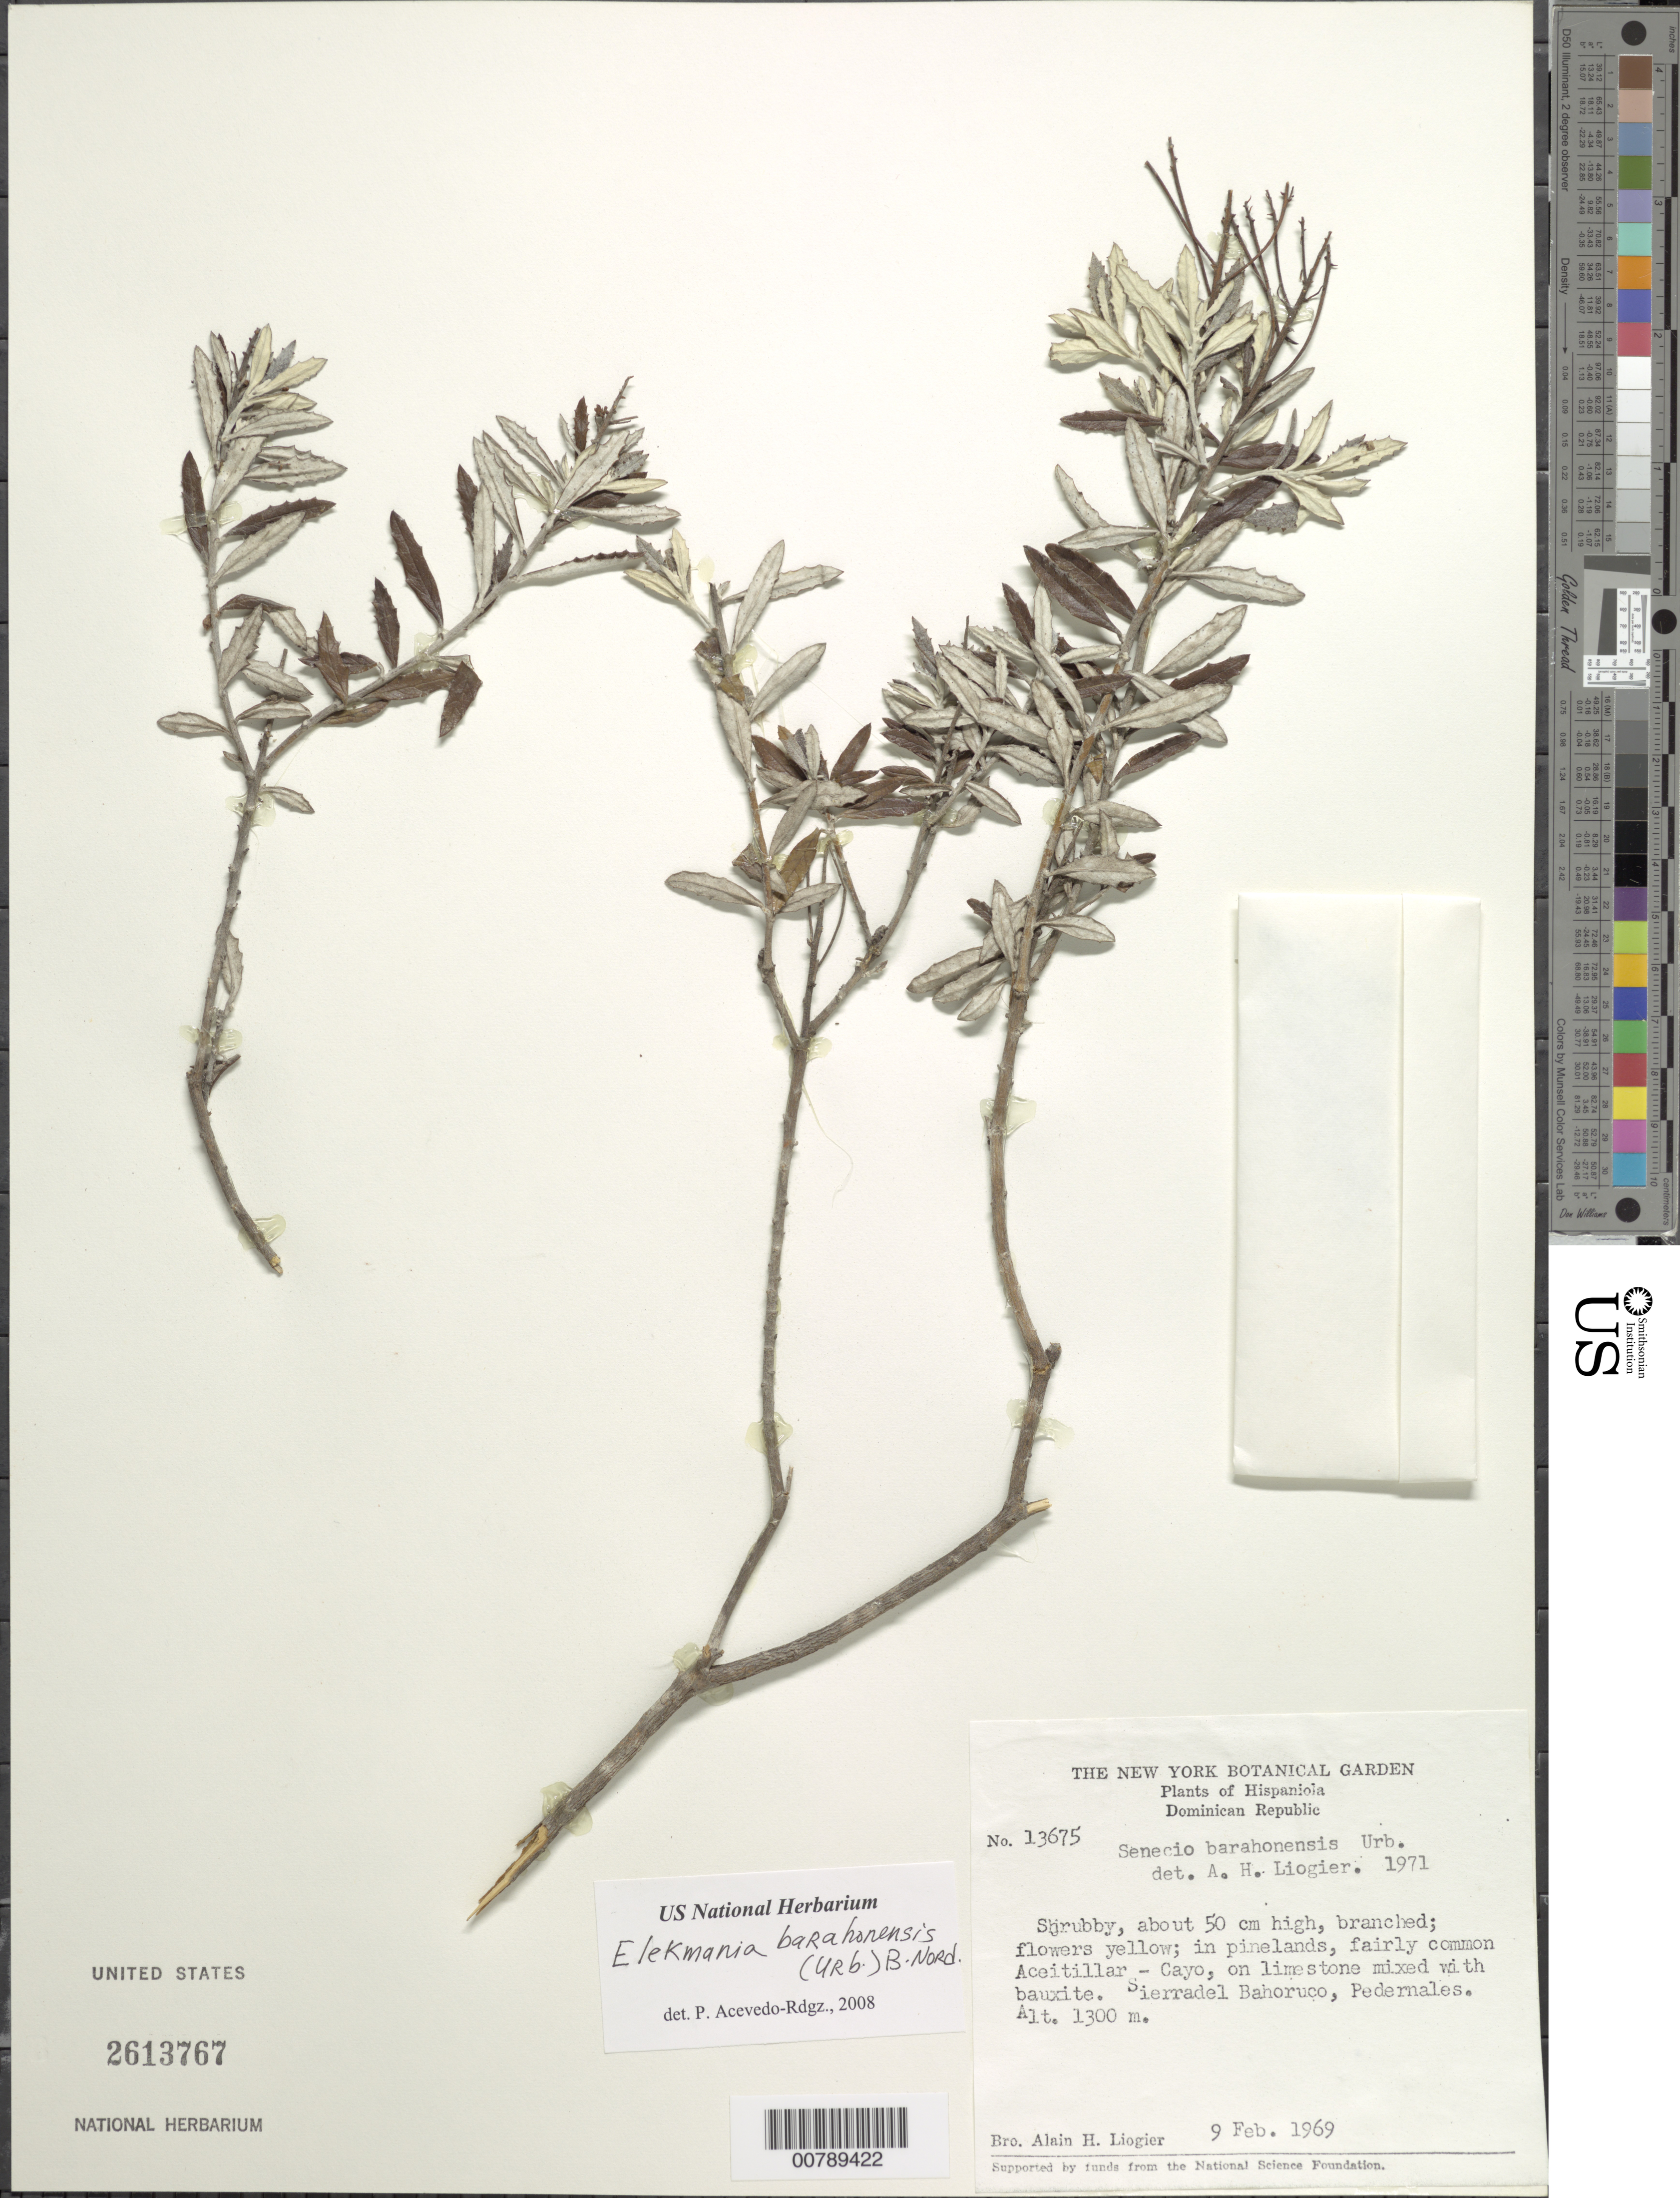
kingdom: Plantae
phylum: Tracheophyta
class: Magnoliopsida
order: Asterales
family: Asteraceae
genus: Senecio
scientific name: Senecio barahonensis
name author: Urb.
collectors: A. H. Liogier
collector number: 13675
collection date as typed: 09 Feb 1969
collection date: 1969-02-09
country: Dominican Republic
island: Hispaniola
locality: Aceitillar-Cayo, on limestone mixed with bauxite. Sierra del Bahoruco, Pedernales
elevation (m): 1300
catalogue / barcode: US 2613767